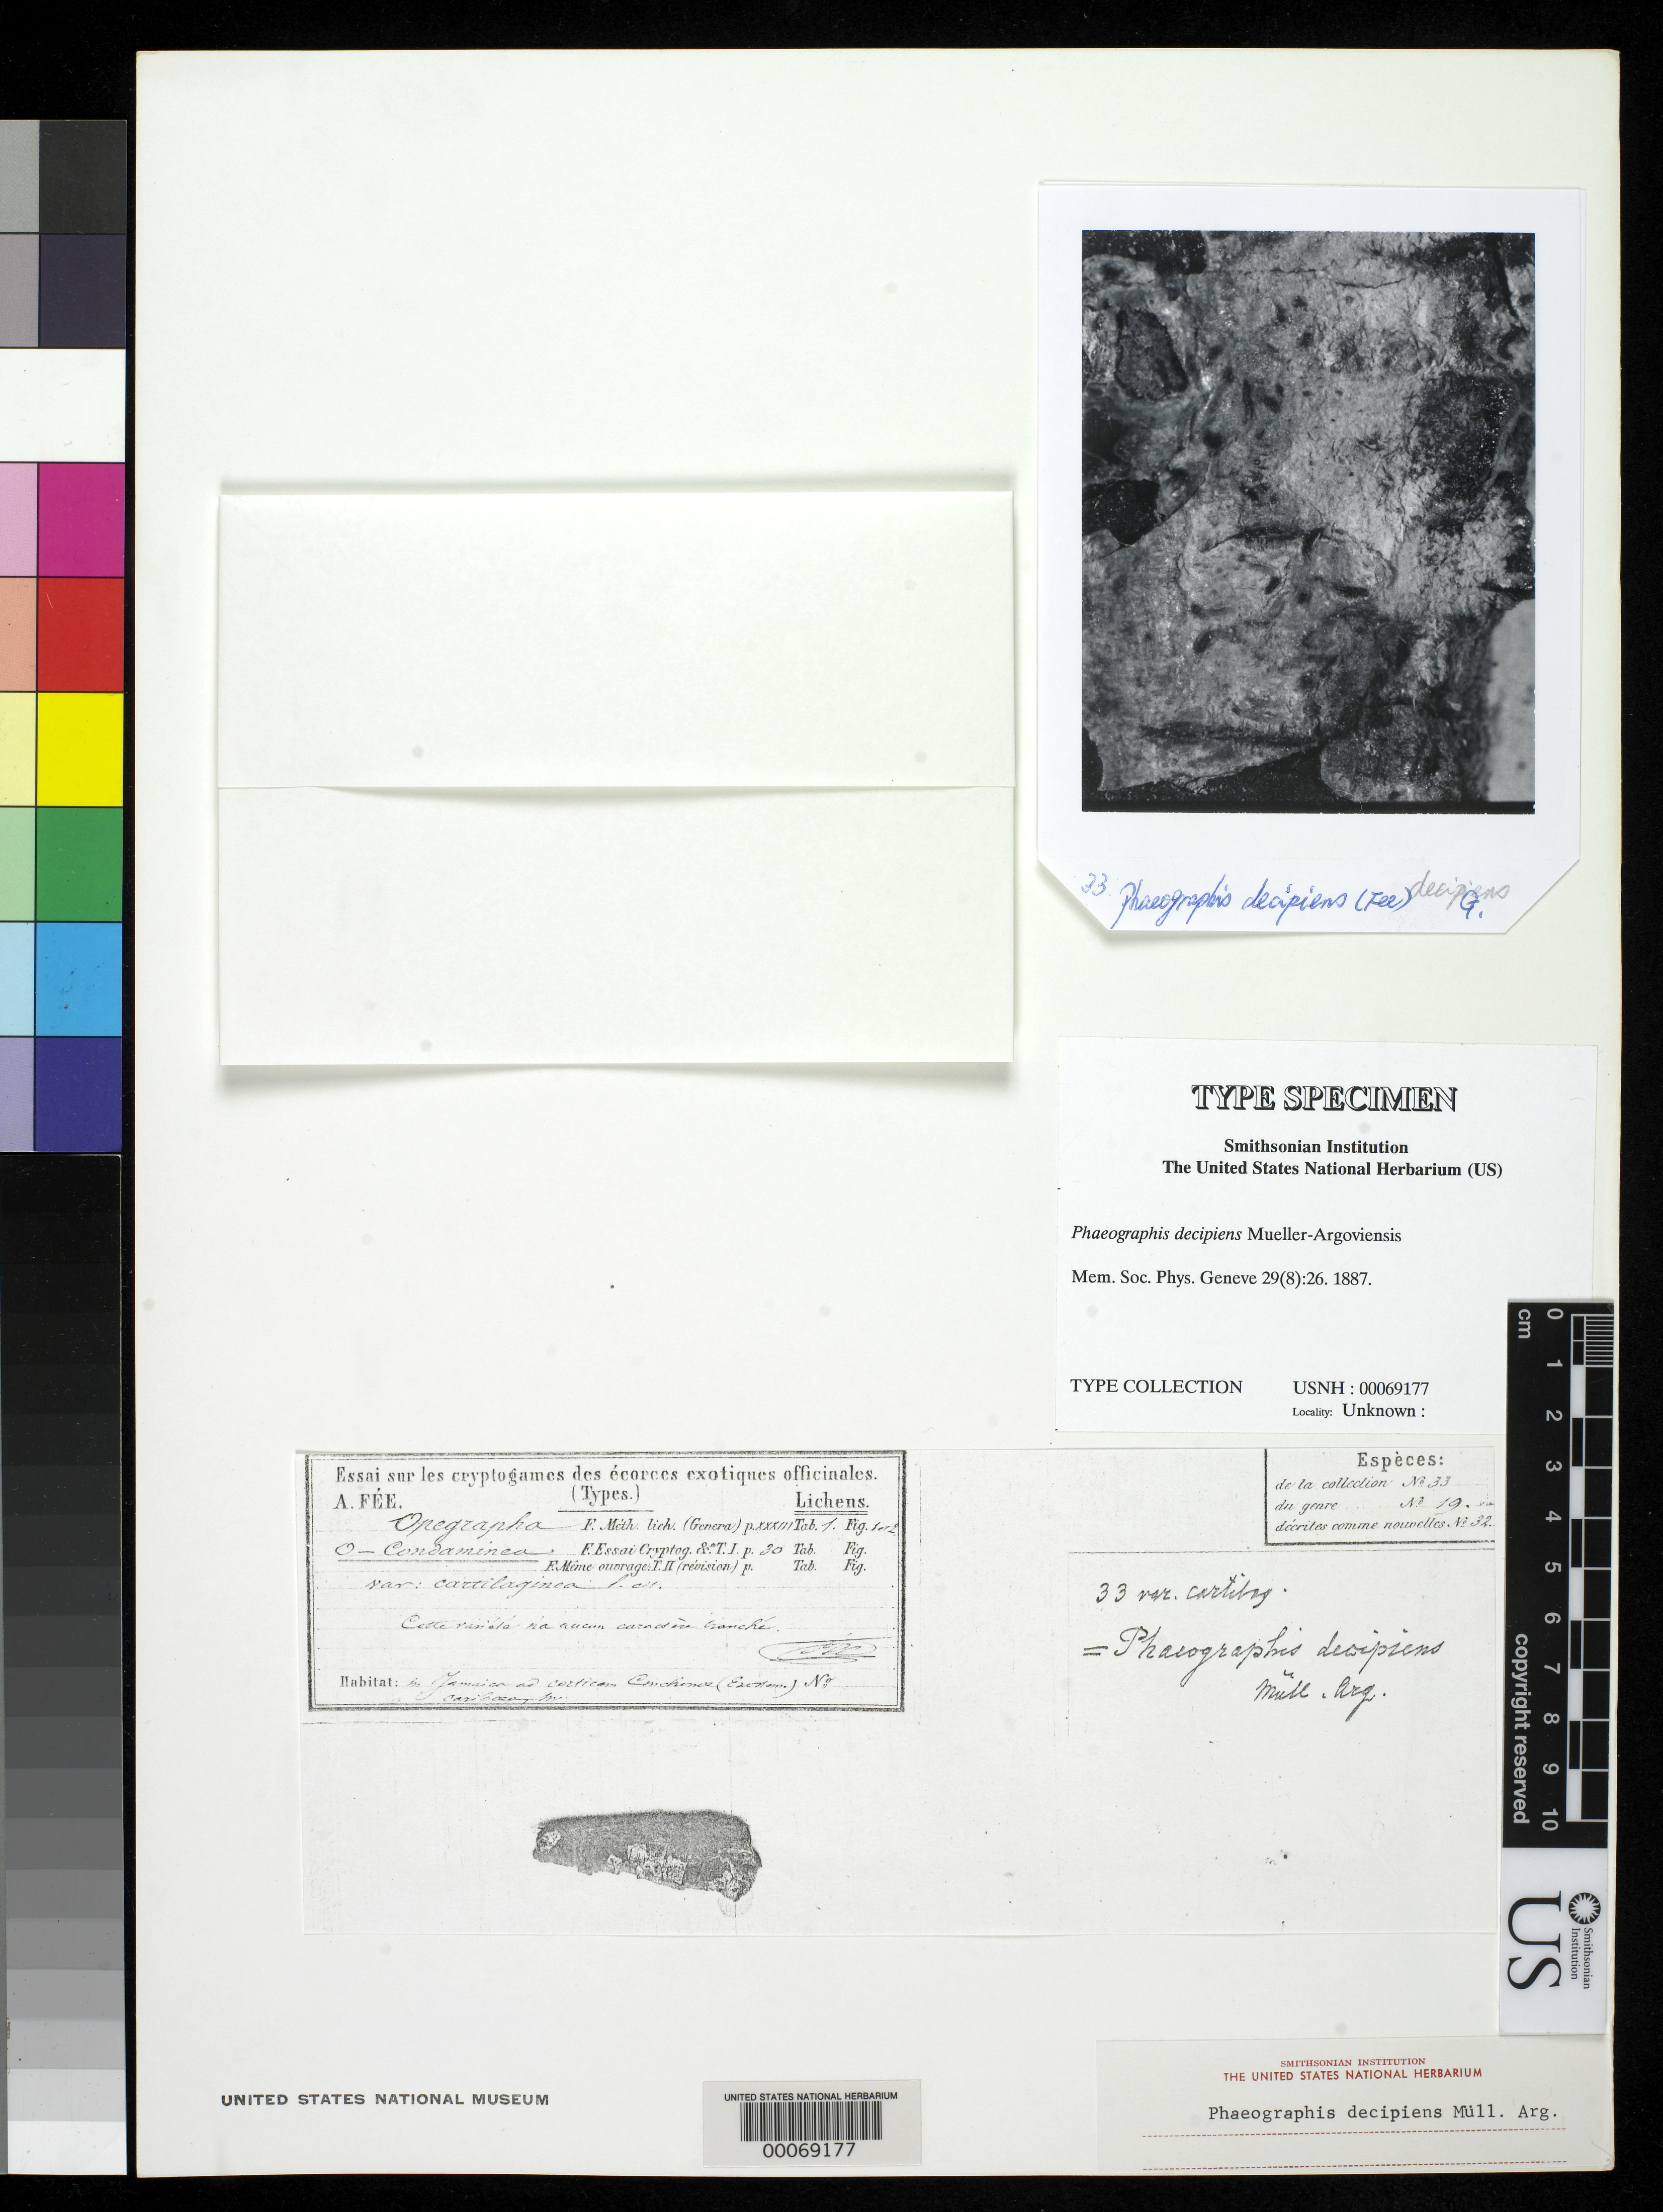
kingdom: Fungi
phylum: Ascomycota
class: Arthoniomycetes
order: Arthoniales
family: Opegraphaceae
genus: Opegrapha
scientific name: Opegrapha condaminea var. cartilaginea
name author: Fée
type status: Type Collection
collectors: A. L. Fée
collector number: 33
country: Jamaica